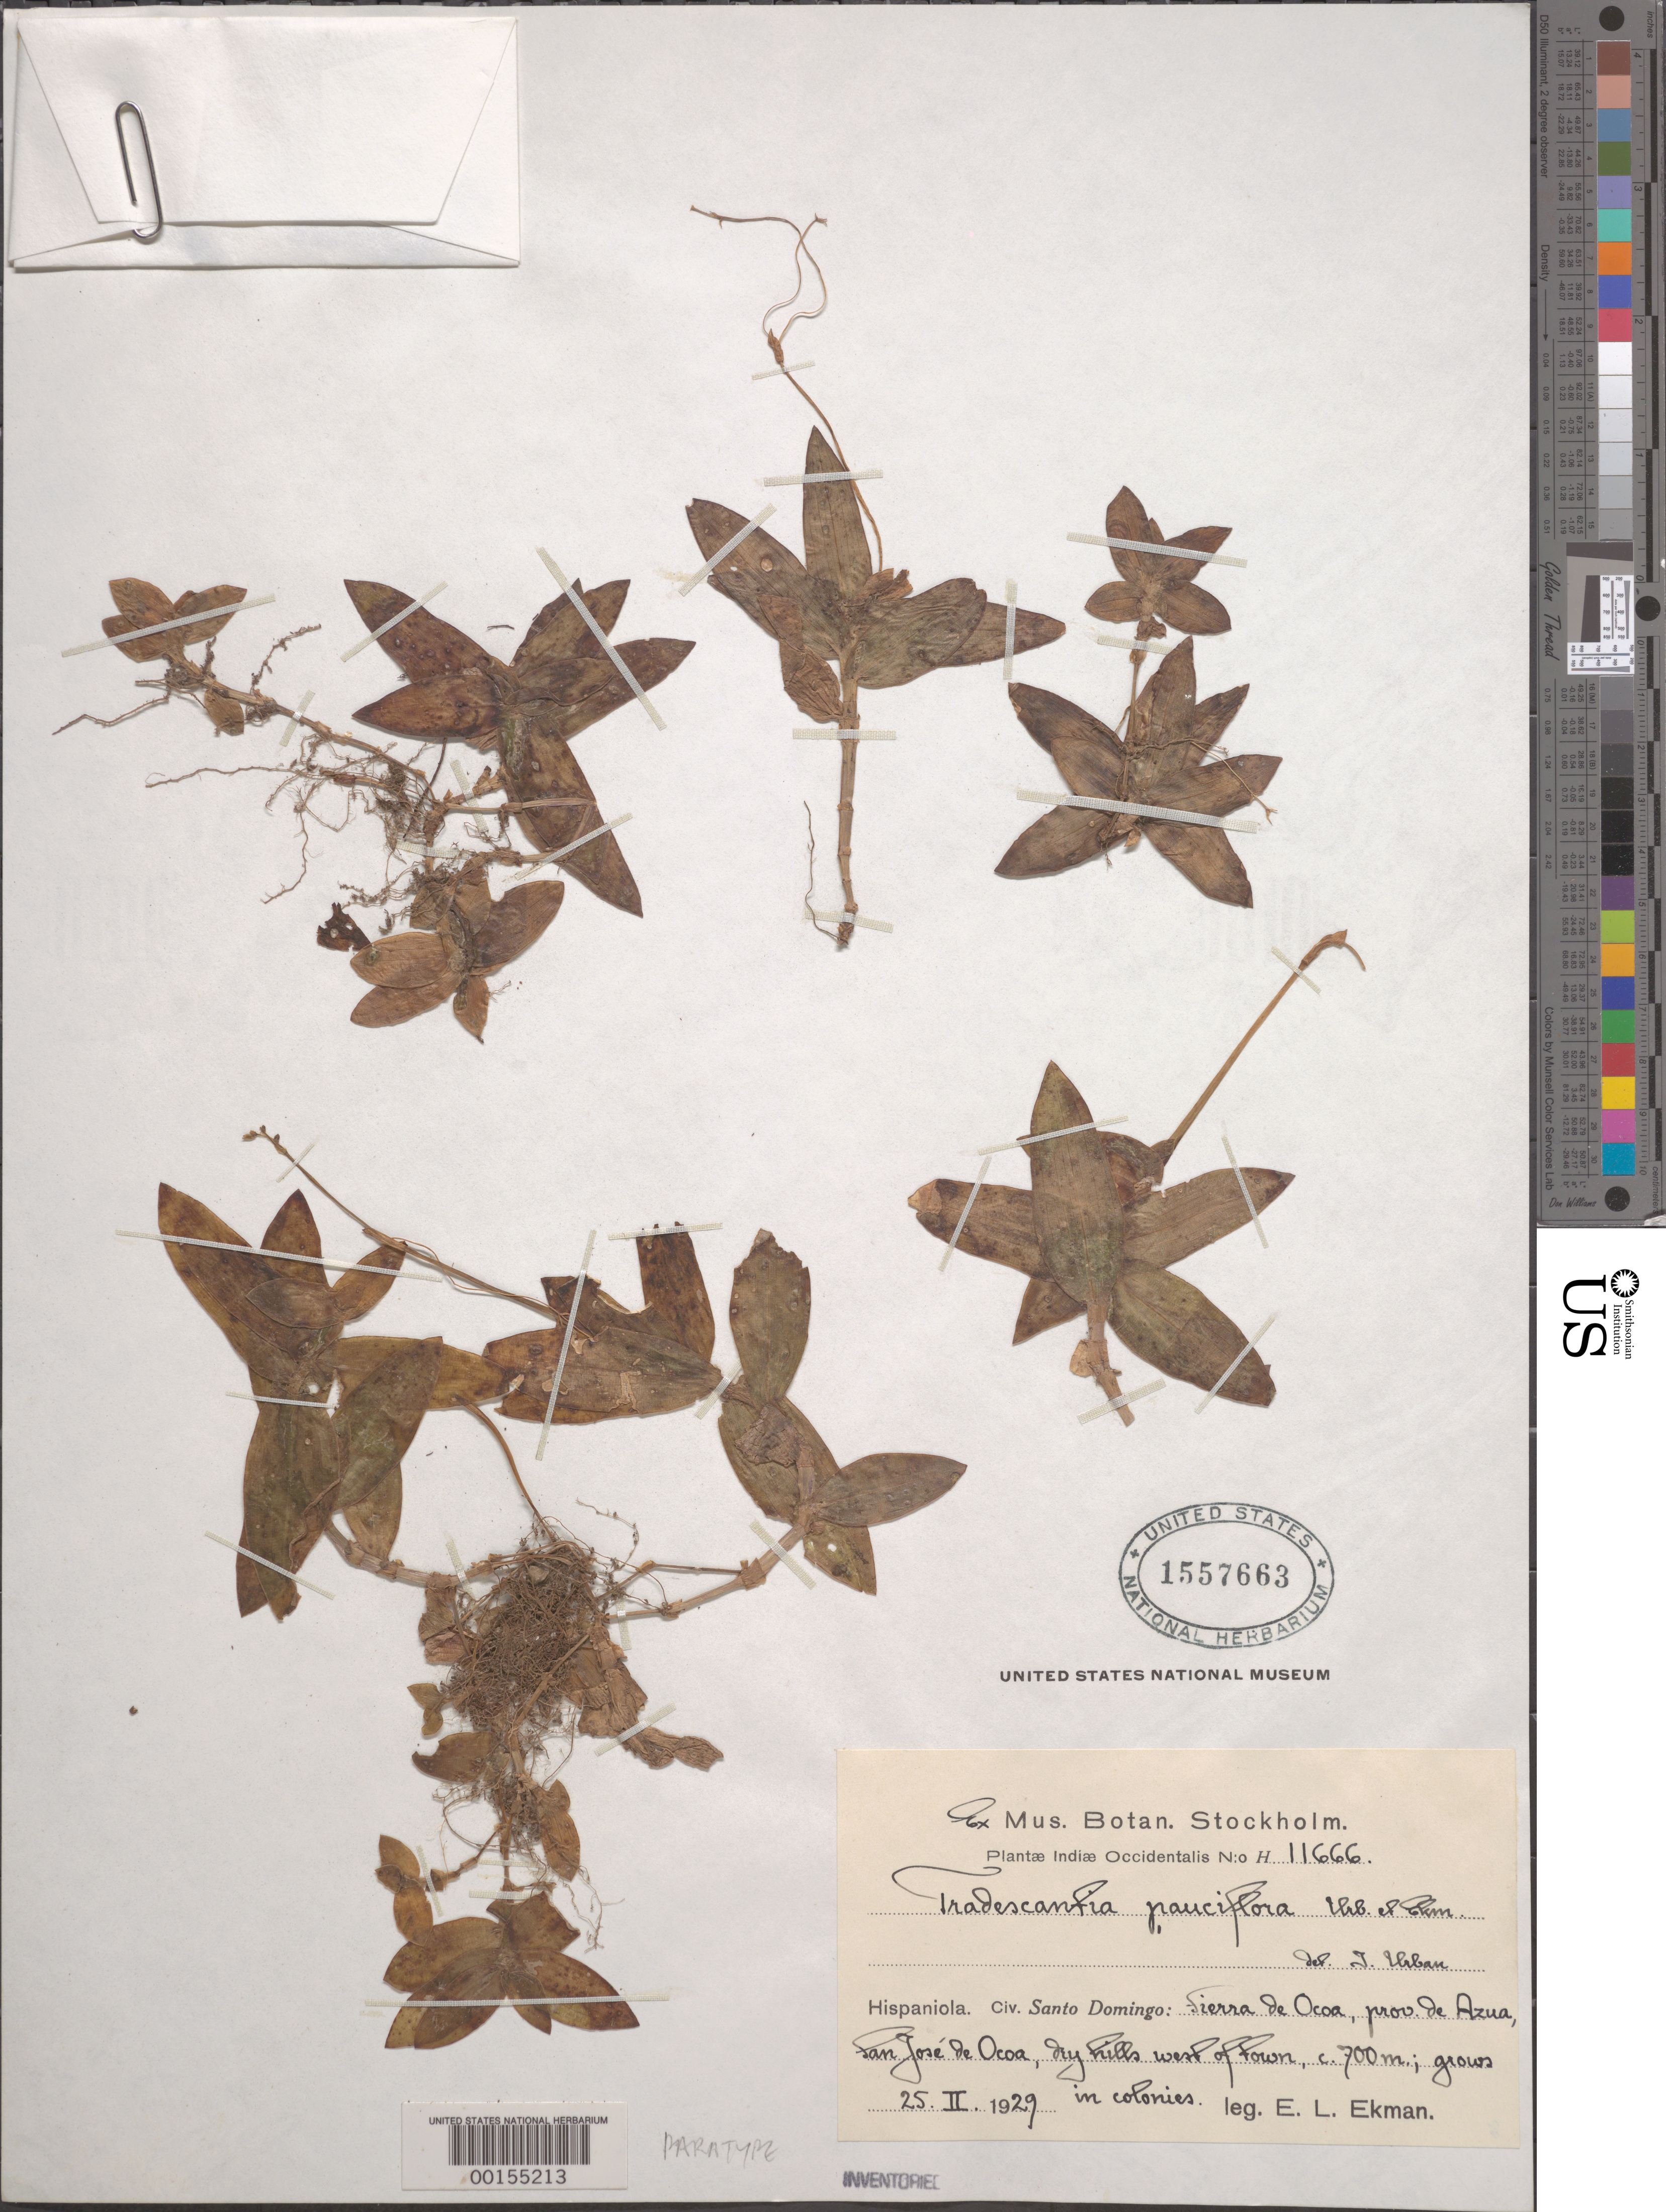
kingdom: Plantae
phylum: Tracheophyta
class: Liliopsida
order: Commelinales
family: Commelinaceae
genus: Gibasis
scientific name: Gibasis pauciflora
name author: (Urb. & Ekman) D.R. Hunt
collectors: E. L. Ekman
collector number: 11666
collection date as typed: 25 Feb 1929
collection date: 1929-02-25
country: Dominican Republic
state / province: Azua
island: Hispaniola Island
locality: Sierra de ocoa, san jose de ocoa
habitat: Hills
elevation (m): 700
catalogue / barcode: US 1557663